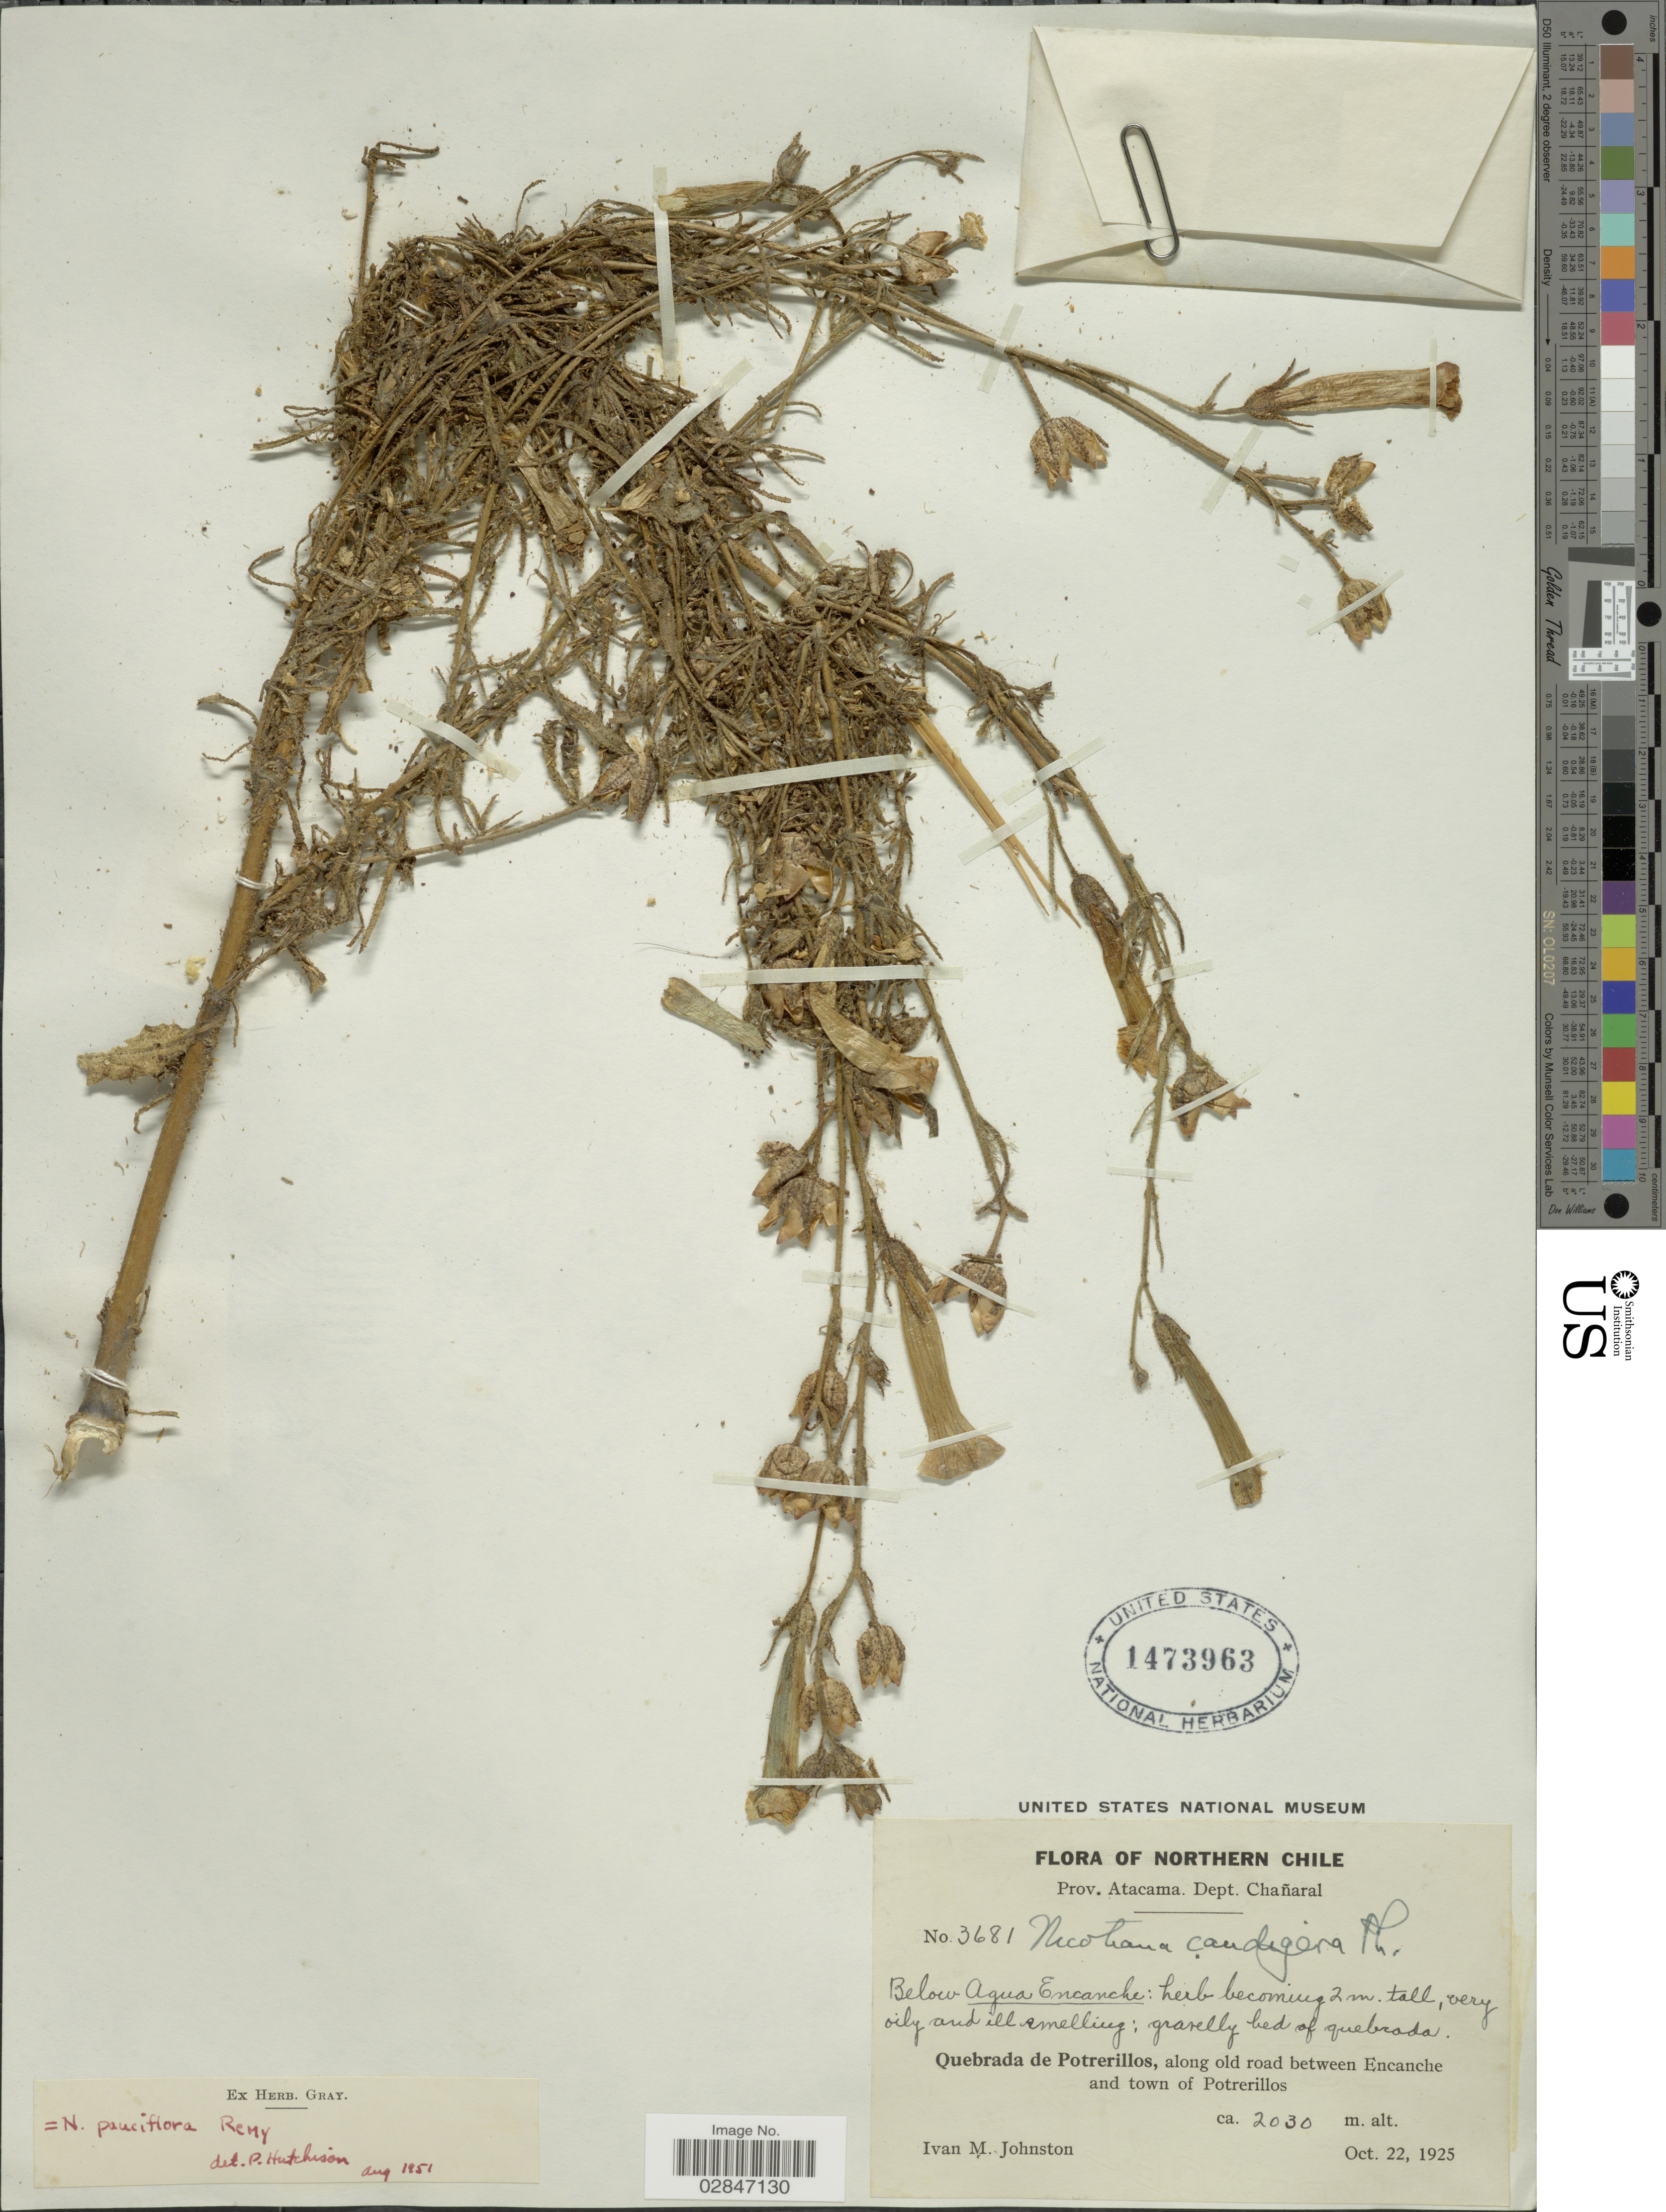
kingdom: Plantae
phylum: Tracheophyta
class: Magnoliopsida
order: Solanales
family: Solanaceae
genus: Nicotiana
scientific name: Nicotiana pauciflora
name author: J. Rémy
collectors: I.M. Johnston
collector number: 3681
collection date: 1925-10-22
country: Chile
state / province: Atacama (III)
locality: Prov. Atacama, Dept. Chañaral, Quebrada de Potrerillos, along old road between Encanche and town of Potrerillos, Below Agua Encanche.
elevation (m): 2030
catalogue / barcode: US 1473963